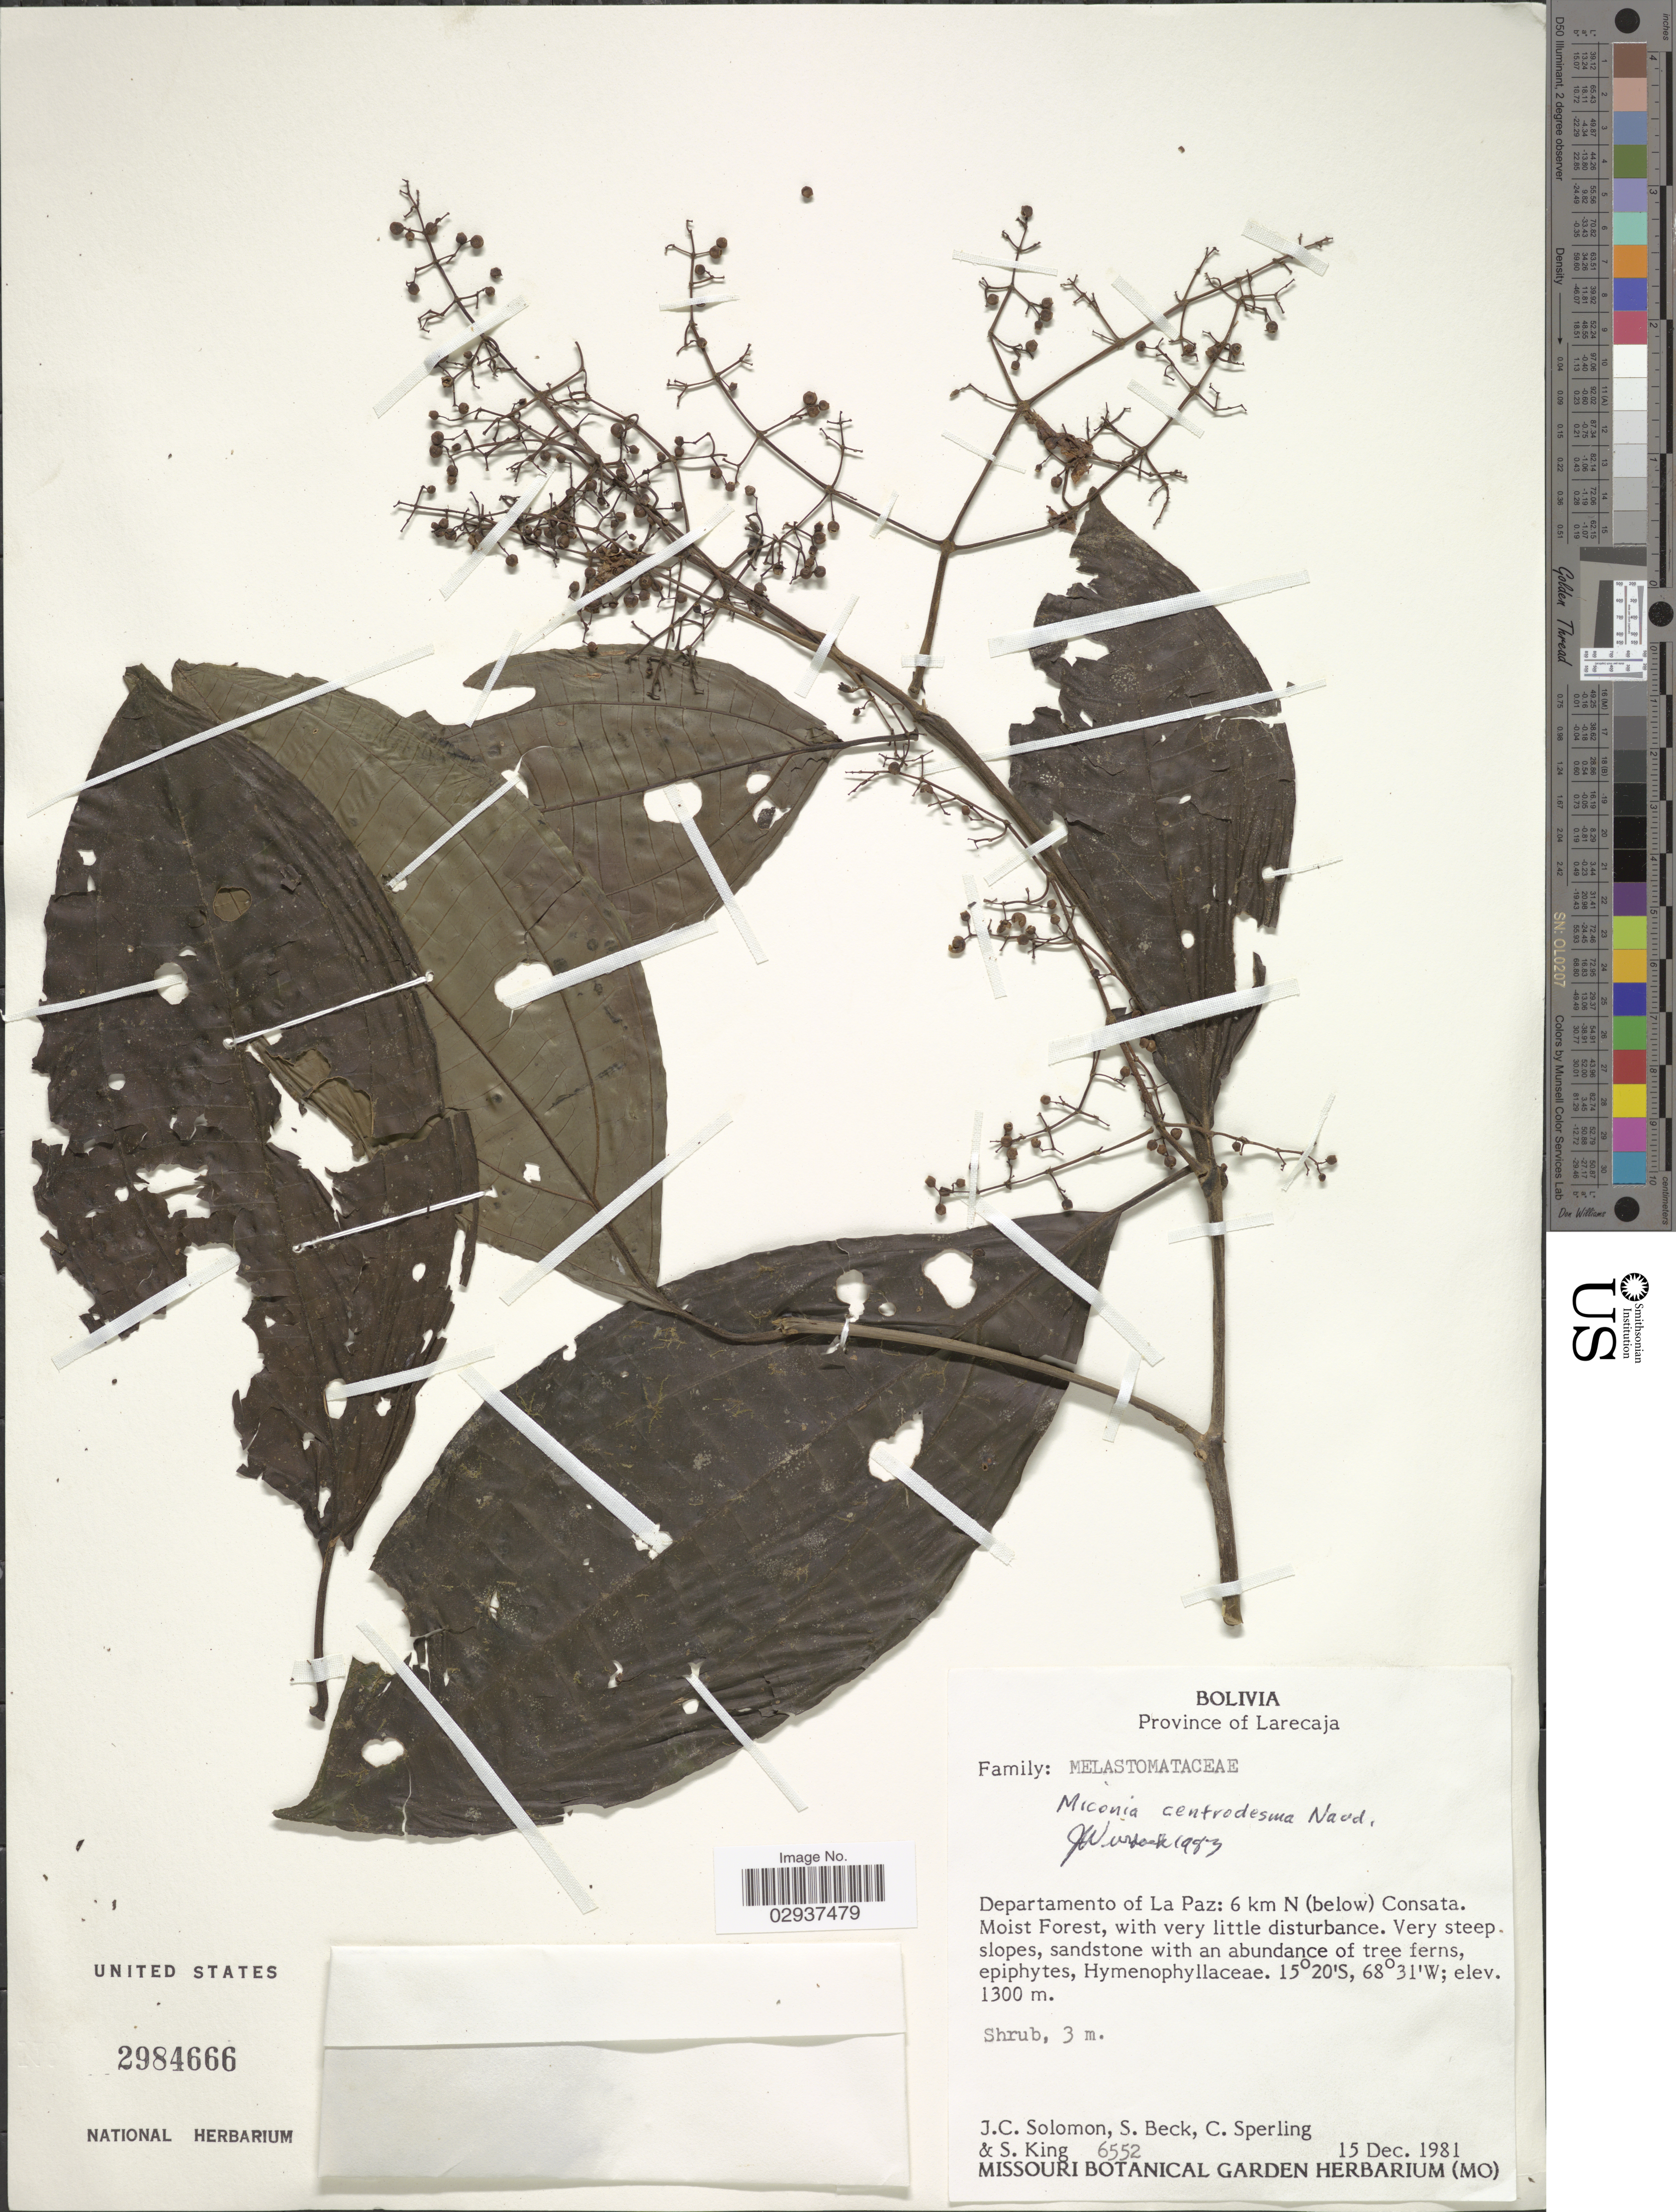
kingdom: Plantae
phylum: Tracheophyta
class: Magnoliopsida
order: Myrtales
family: Melastomataceae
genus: Miconia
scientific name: Miconia centrodesma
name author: Naudin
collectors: J. C. Solomon, S. G. Beck, C. Sperling & S. King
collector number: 6552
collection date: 1981-12-15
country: Bolivia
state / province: La Paz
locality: Province of Larecaja. Departamento of La Paz: 6 km N (below) Consata.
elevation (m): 1300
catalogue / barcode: US 2984666